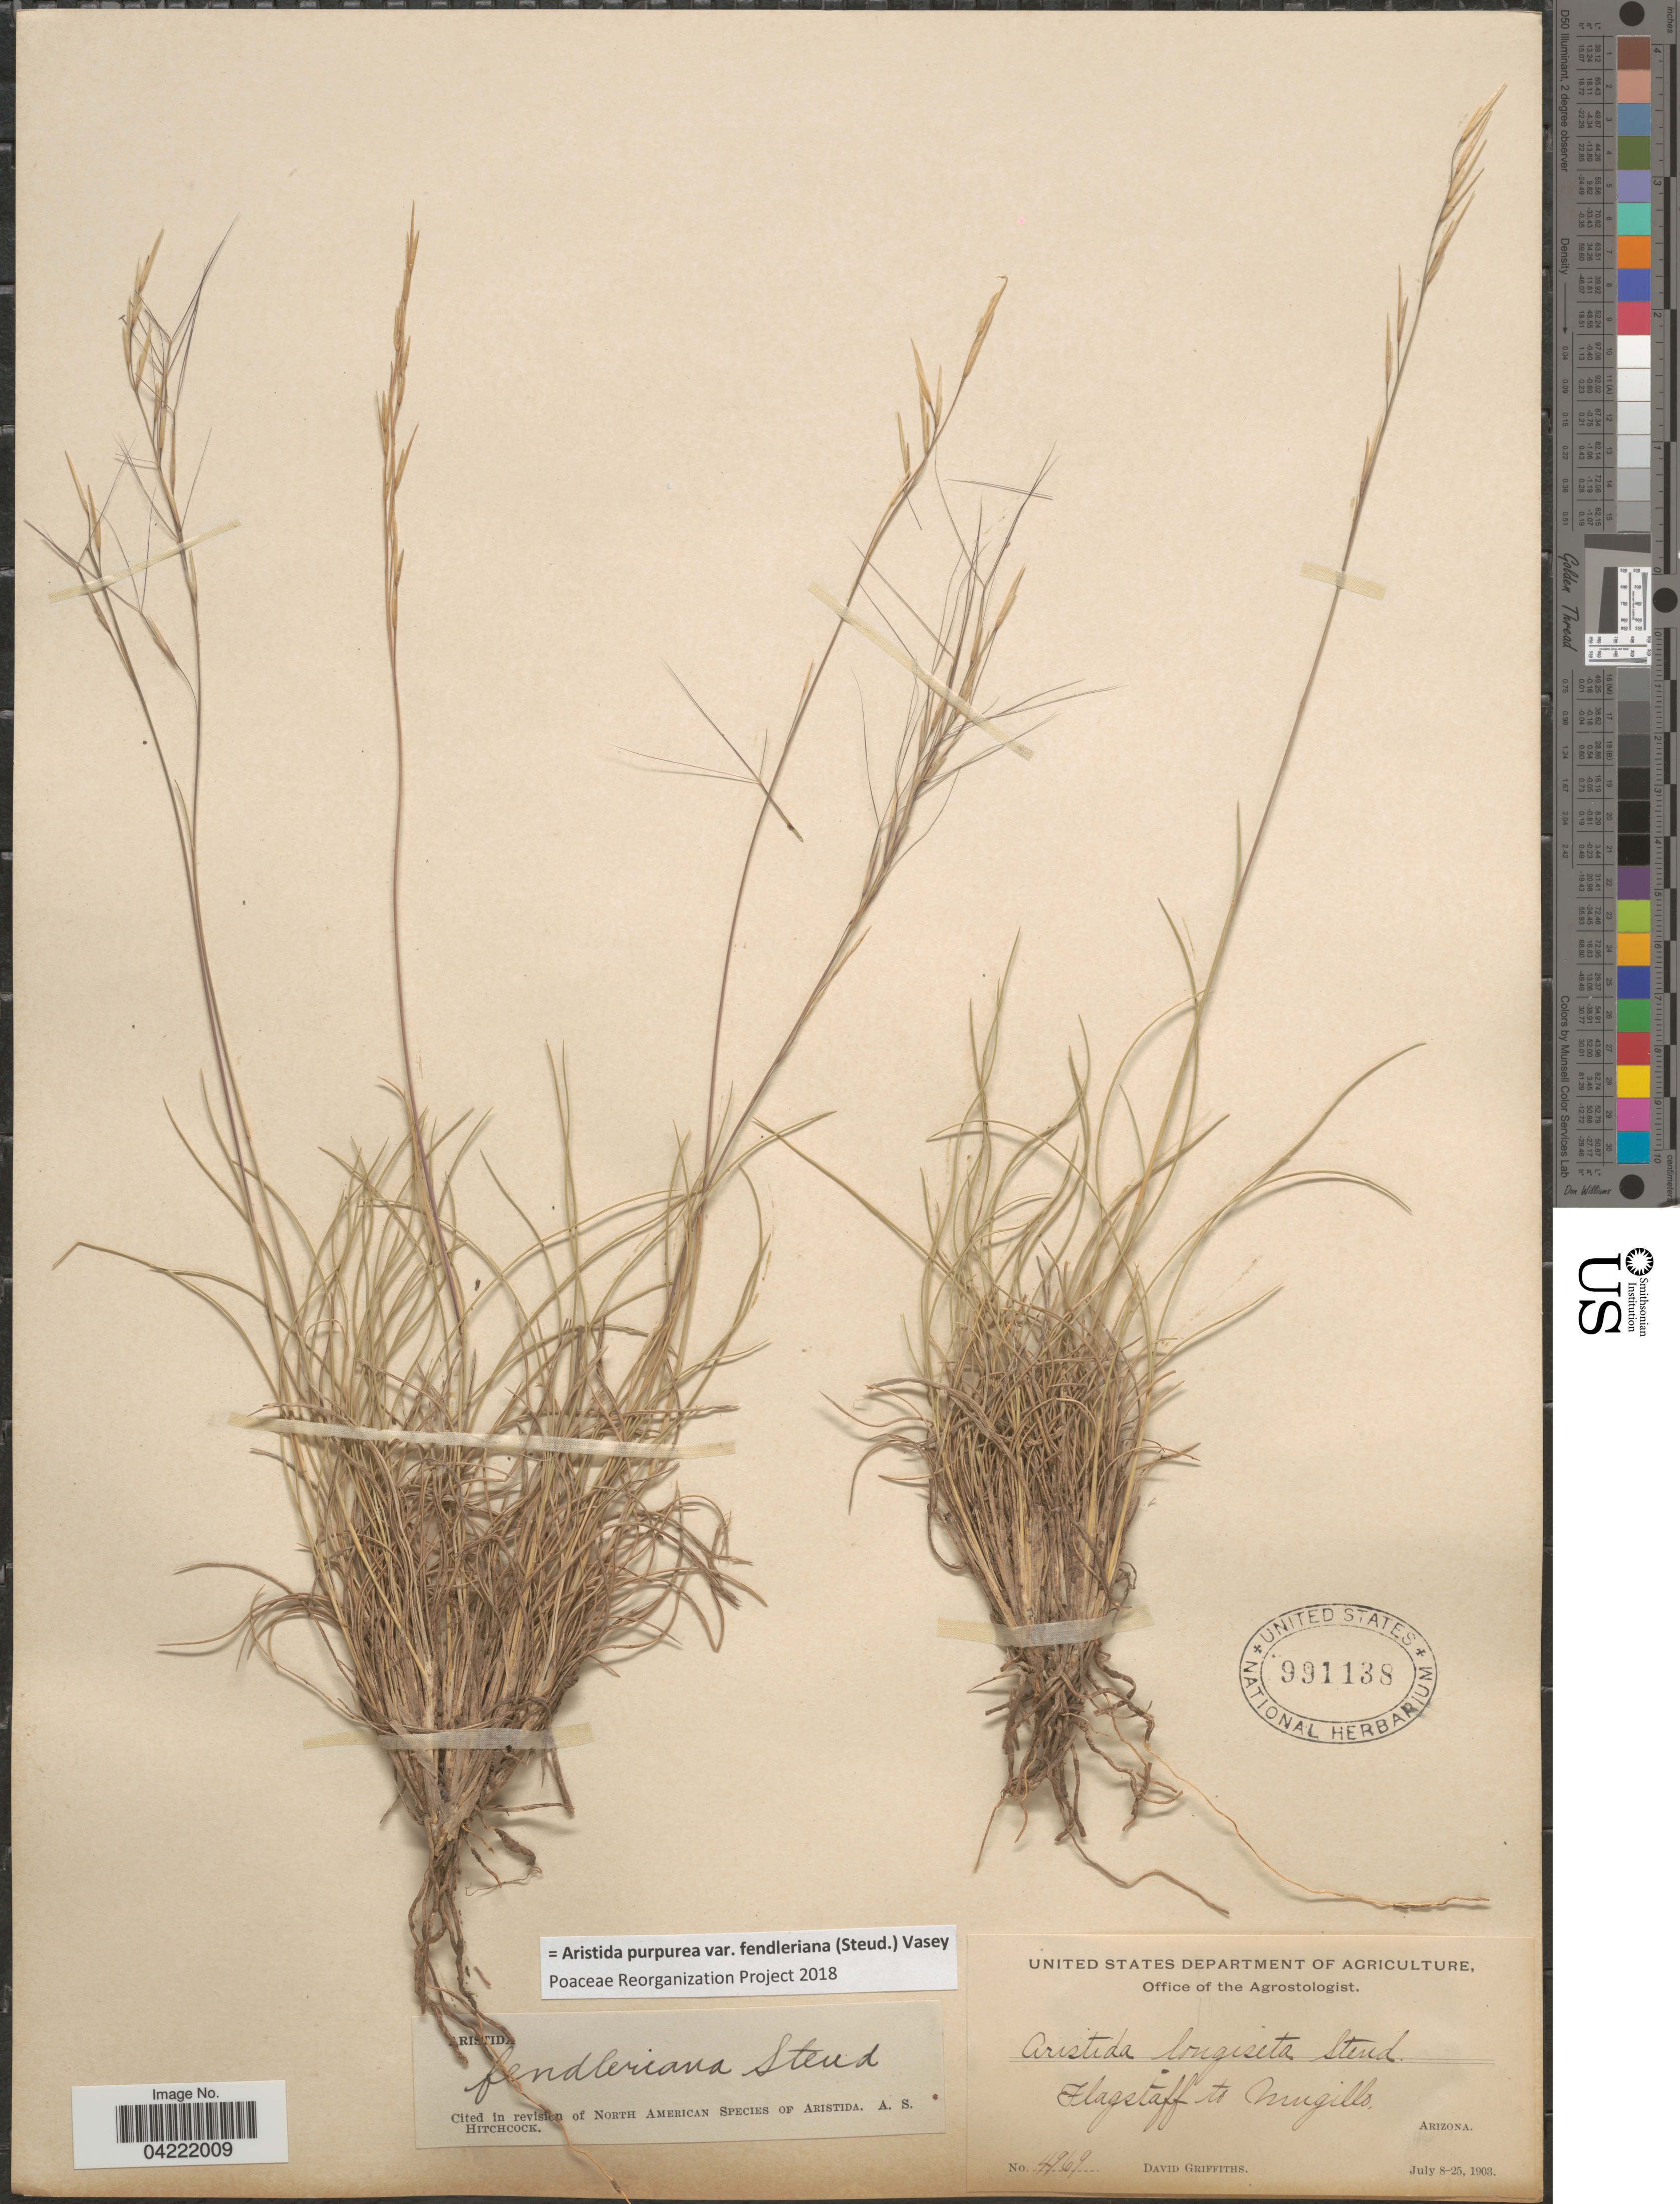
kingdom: Plantae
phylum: Tracheophyta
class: Liliopsida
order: Poales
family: Poaceae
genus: Aristida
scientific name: Aristida purpurea var. fendleriana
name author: (Steud.) Vasey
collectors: D. Griffiths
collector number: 4969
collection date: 1903-07-08/1903-07-25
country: United States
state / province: Arizona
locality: Flagstaff to Mugillo.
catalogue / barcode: US 991138